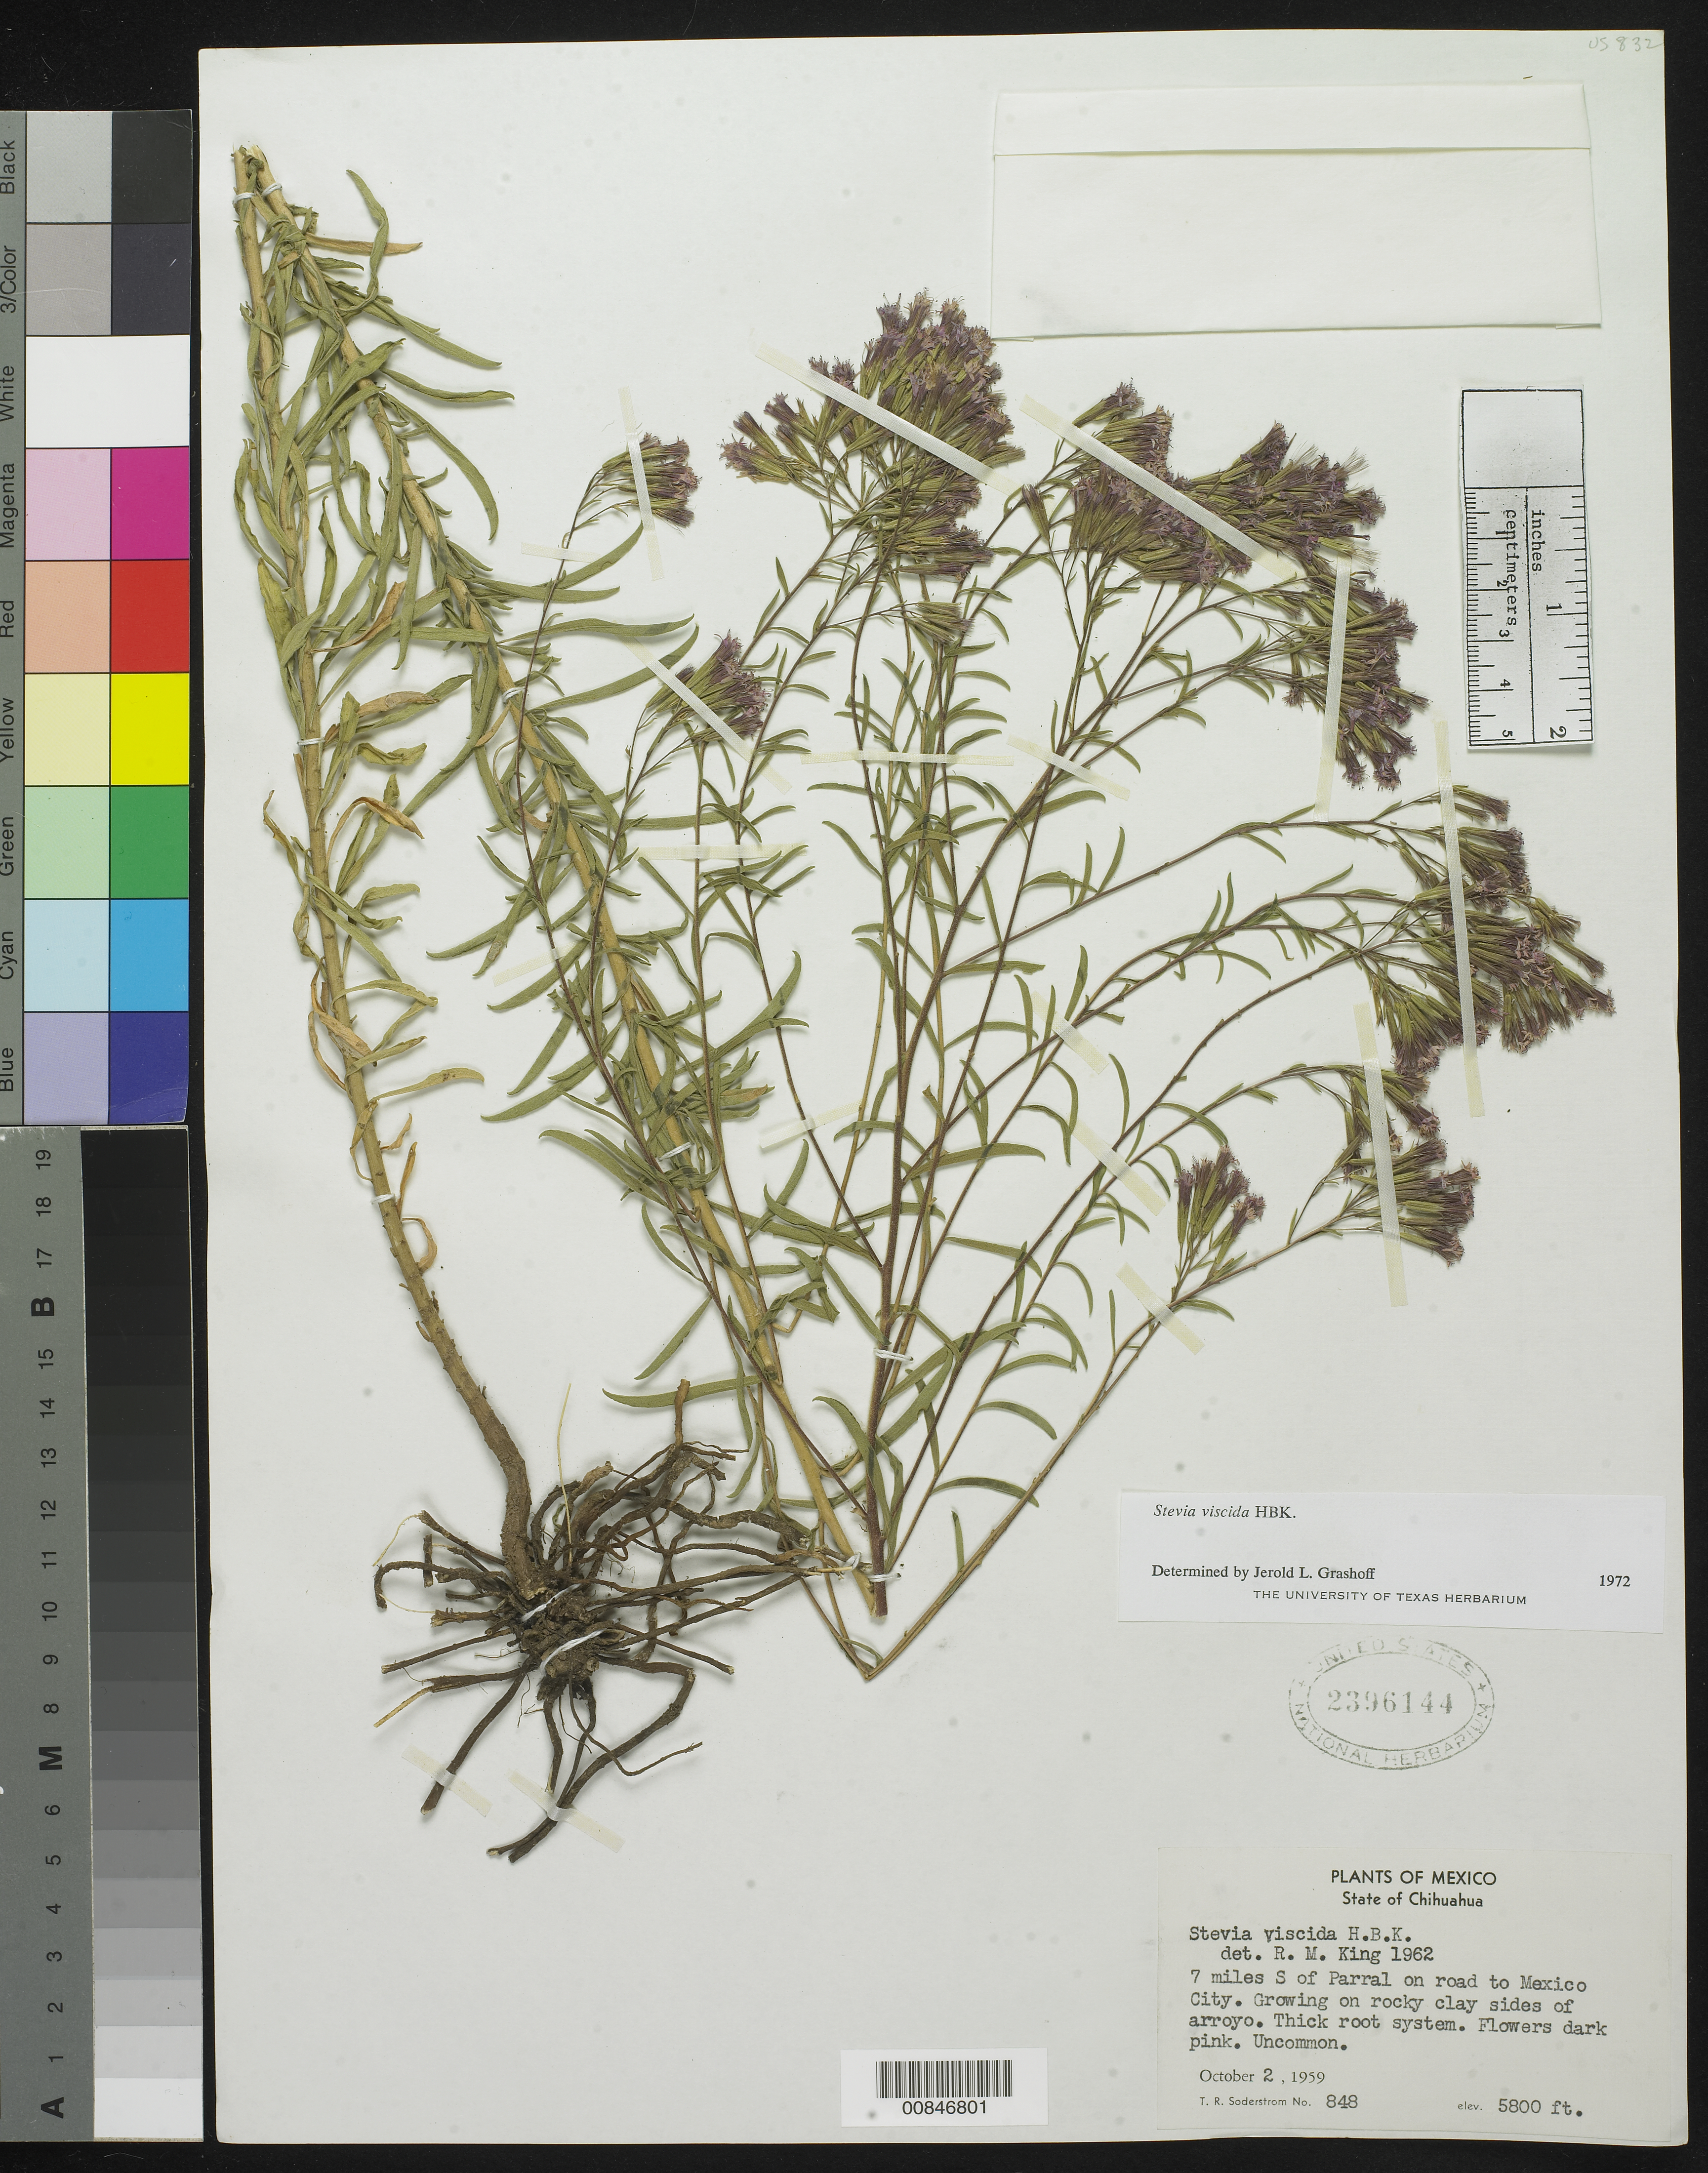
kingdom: Plantae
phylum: Tracheophyta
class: Magnoliopsida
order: Asterales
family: Asteraceae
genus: Stevia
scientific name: Stevia viscida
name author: Kunth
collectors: T. R. Soderstrom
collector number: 848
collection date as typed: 02 Oct 1959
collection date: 1959-10-02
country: Mexico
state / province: Chihuahua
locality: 7 miles S of Parral on road to Mexico City.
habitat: Growing on rocky clay sides of arroyo.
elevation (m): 1768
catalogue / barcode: US 2396144